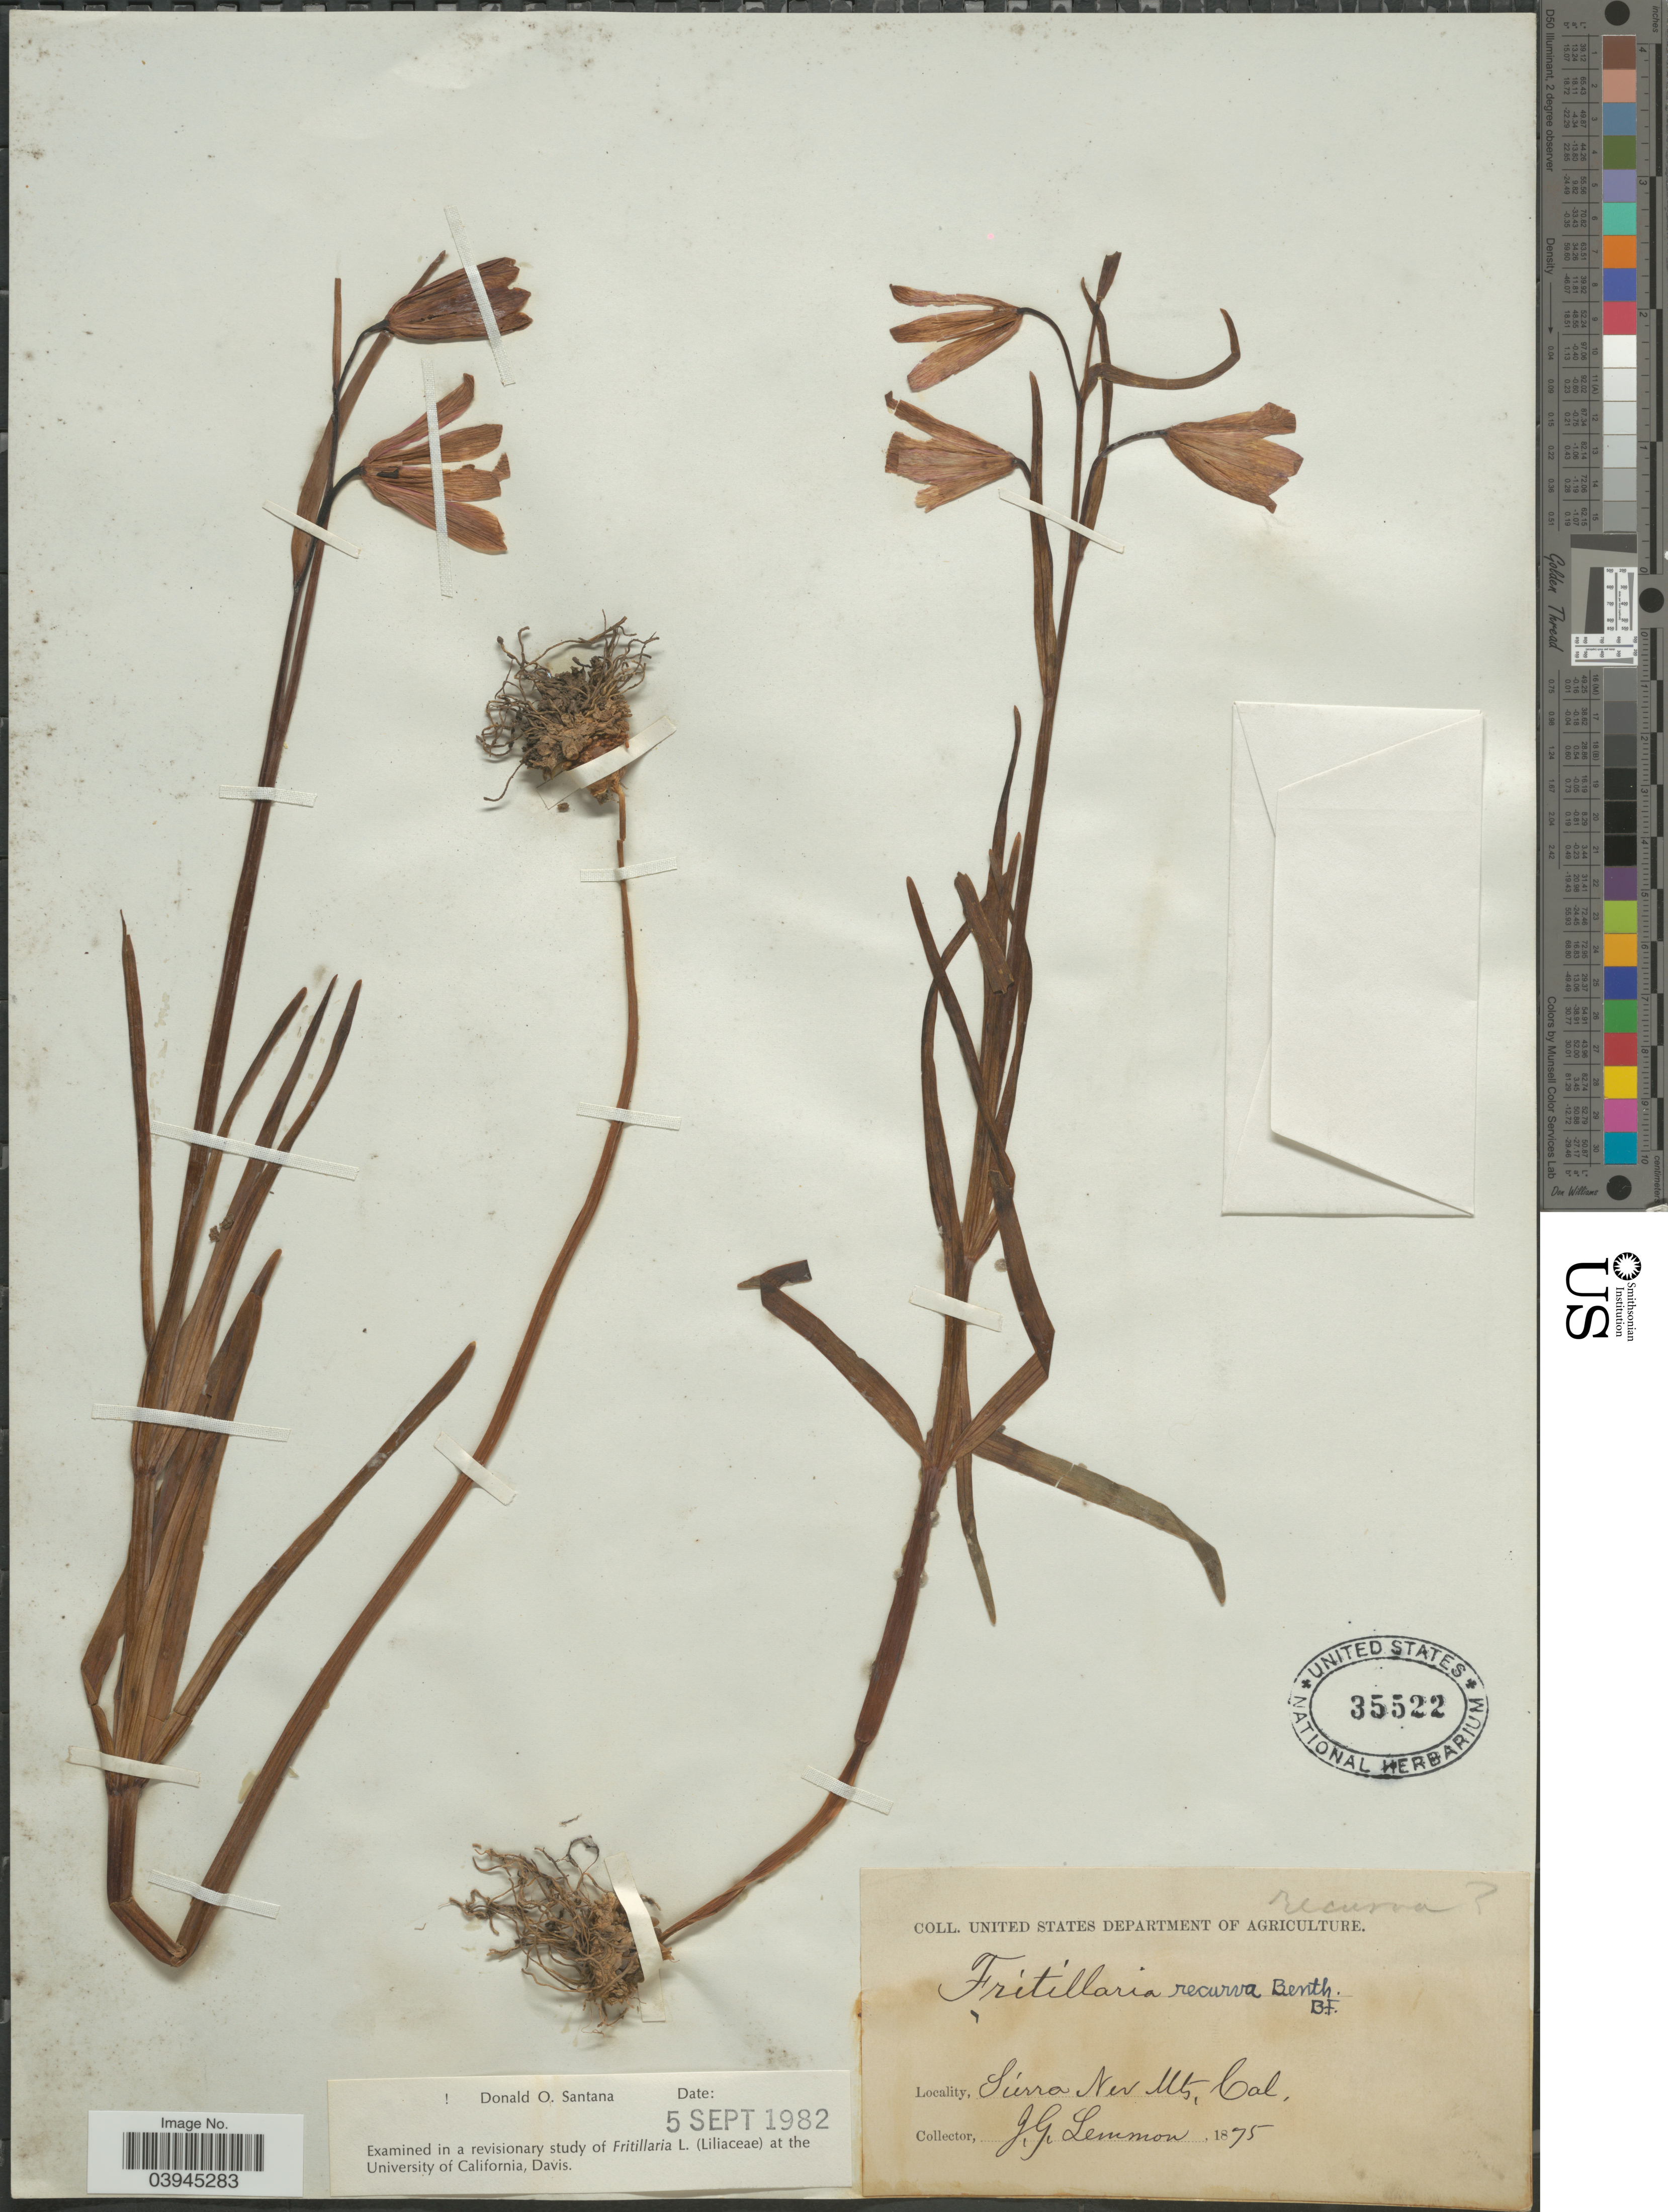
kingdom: Plantae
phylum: Tracheophyta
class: Liliopsida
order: Liliales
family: Liliaceae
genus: Fritillaria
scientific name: Fritillaria recurva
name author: Benth.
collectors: J. Lemmon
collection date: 1875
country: United States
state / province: California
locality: Sierra Nev. Mts.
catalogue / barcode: US 35522